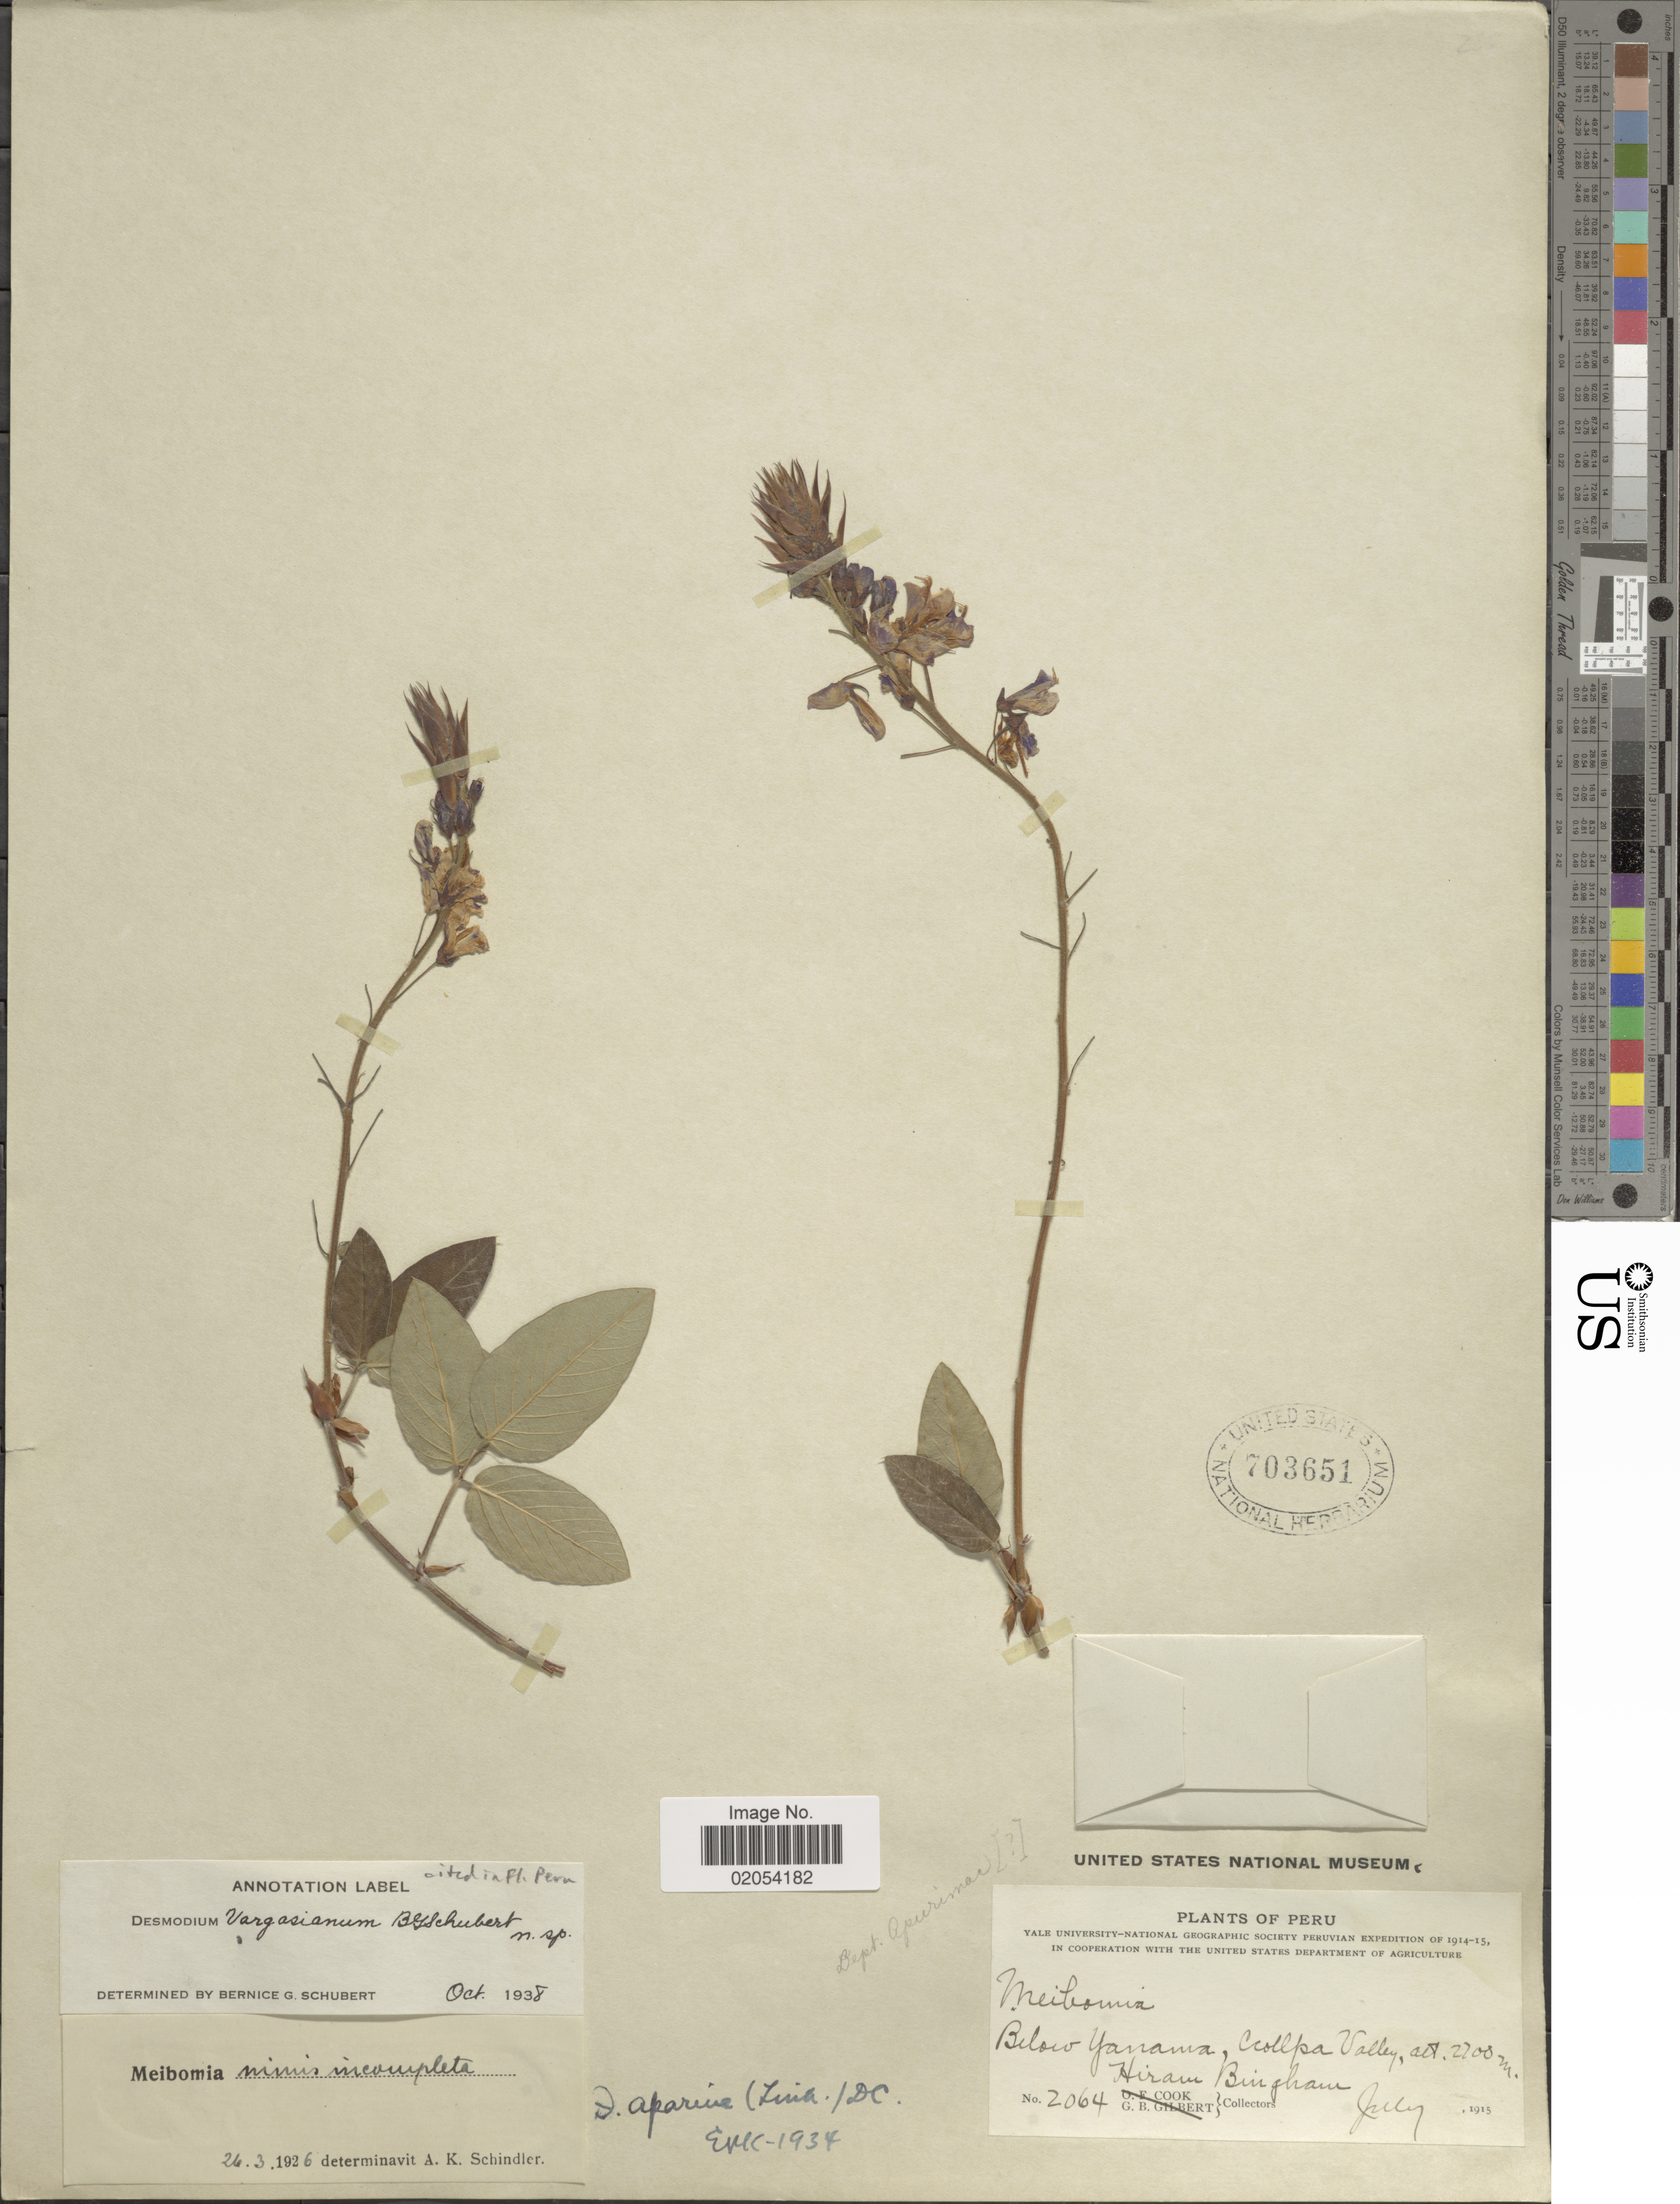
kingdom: Plantae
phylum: Tracheophyta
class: Magnoliopsida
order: Fabales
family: Fabaceae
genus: Desmodium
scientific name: Desmodium vargasianum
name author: B.G. Schub.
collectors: H. Bingham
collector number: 2064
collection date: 1915-07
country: Peru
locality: Below Yanama, Ccollpa Valley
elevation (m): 2700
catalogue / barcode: US 703651